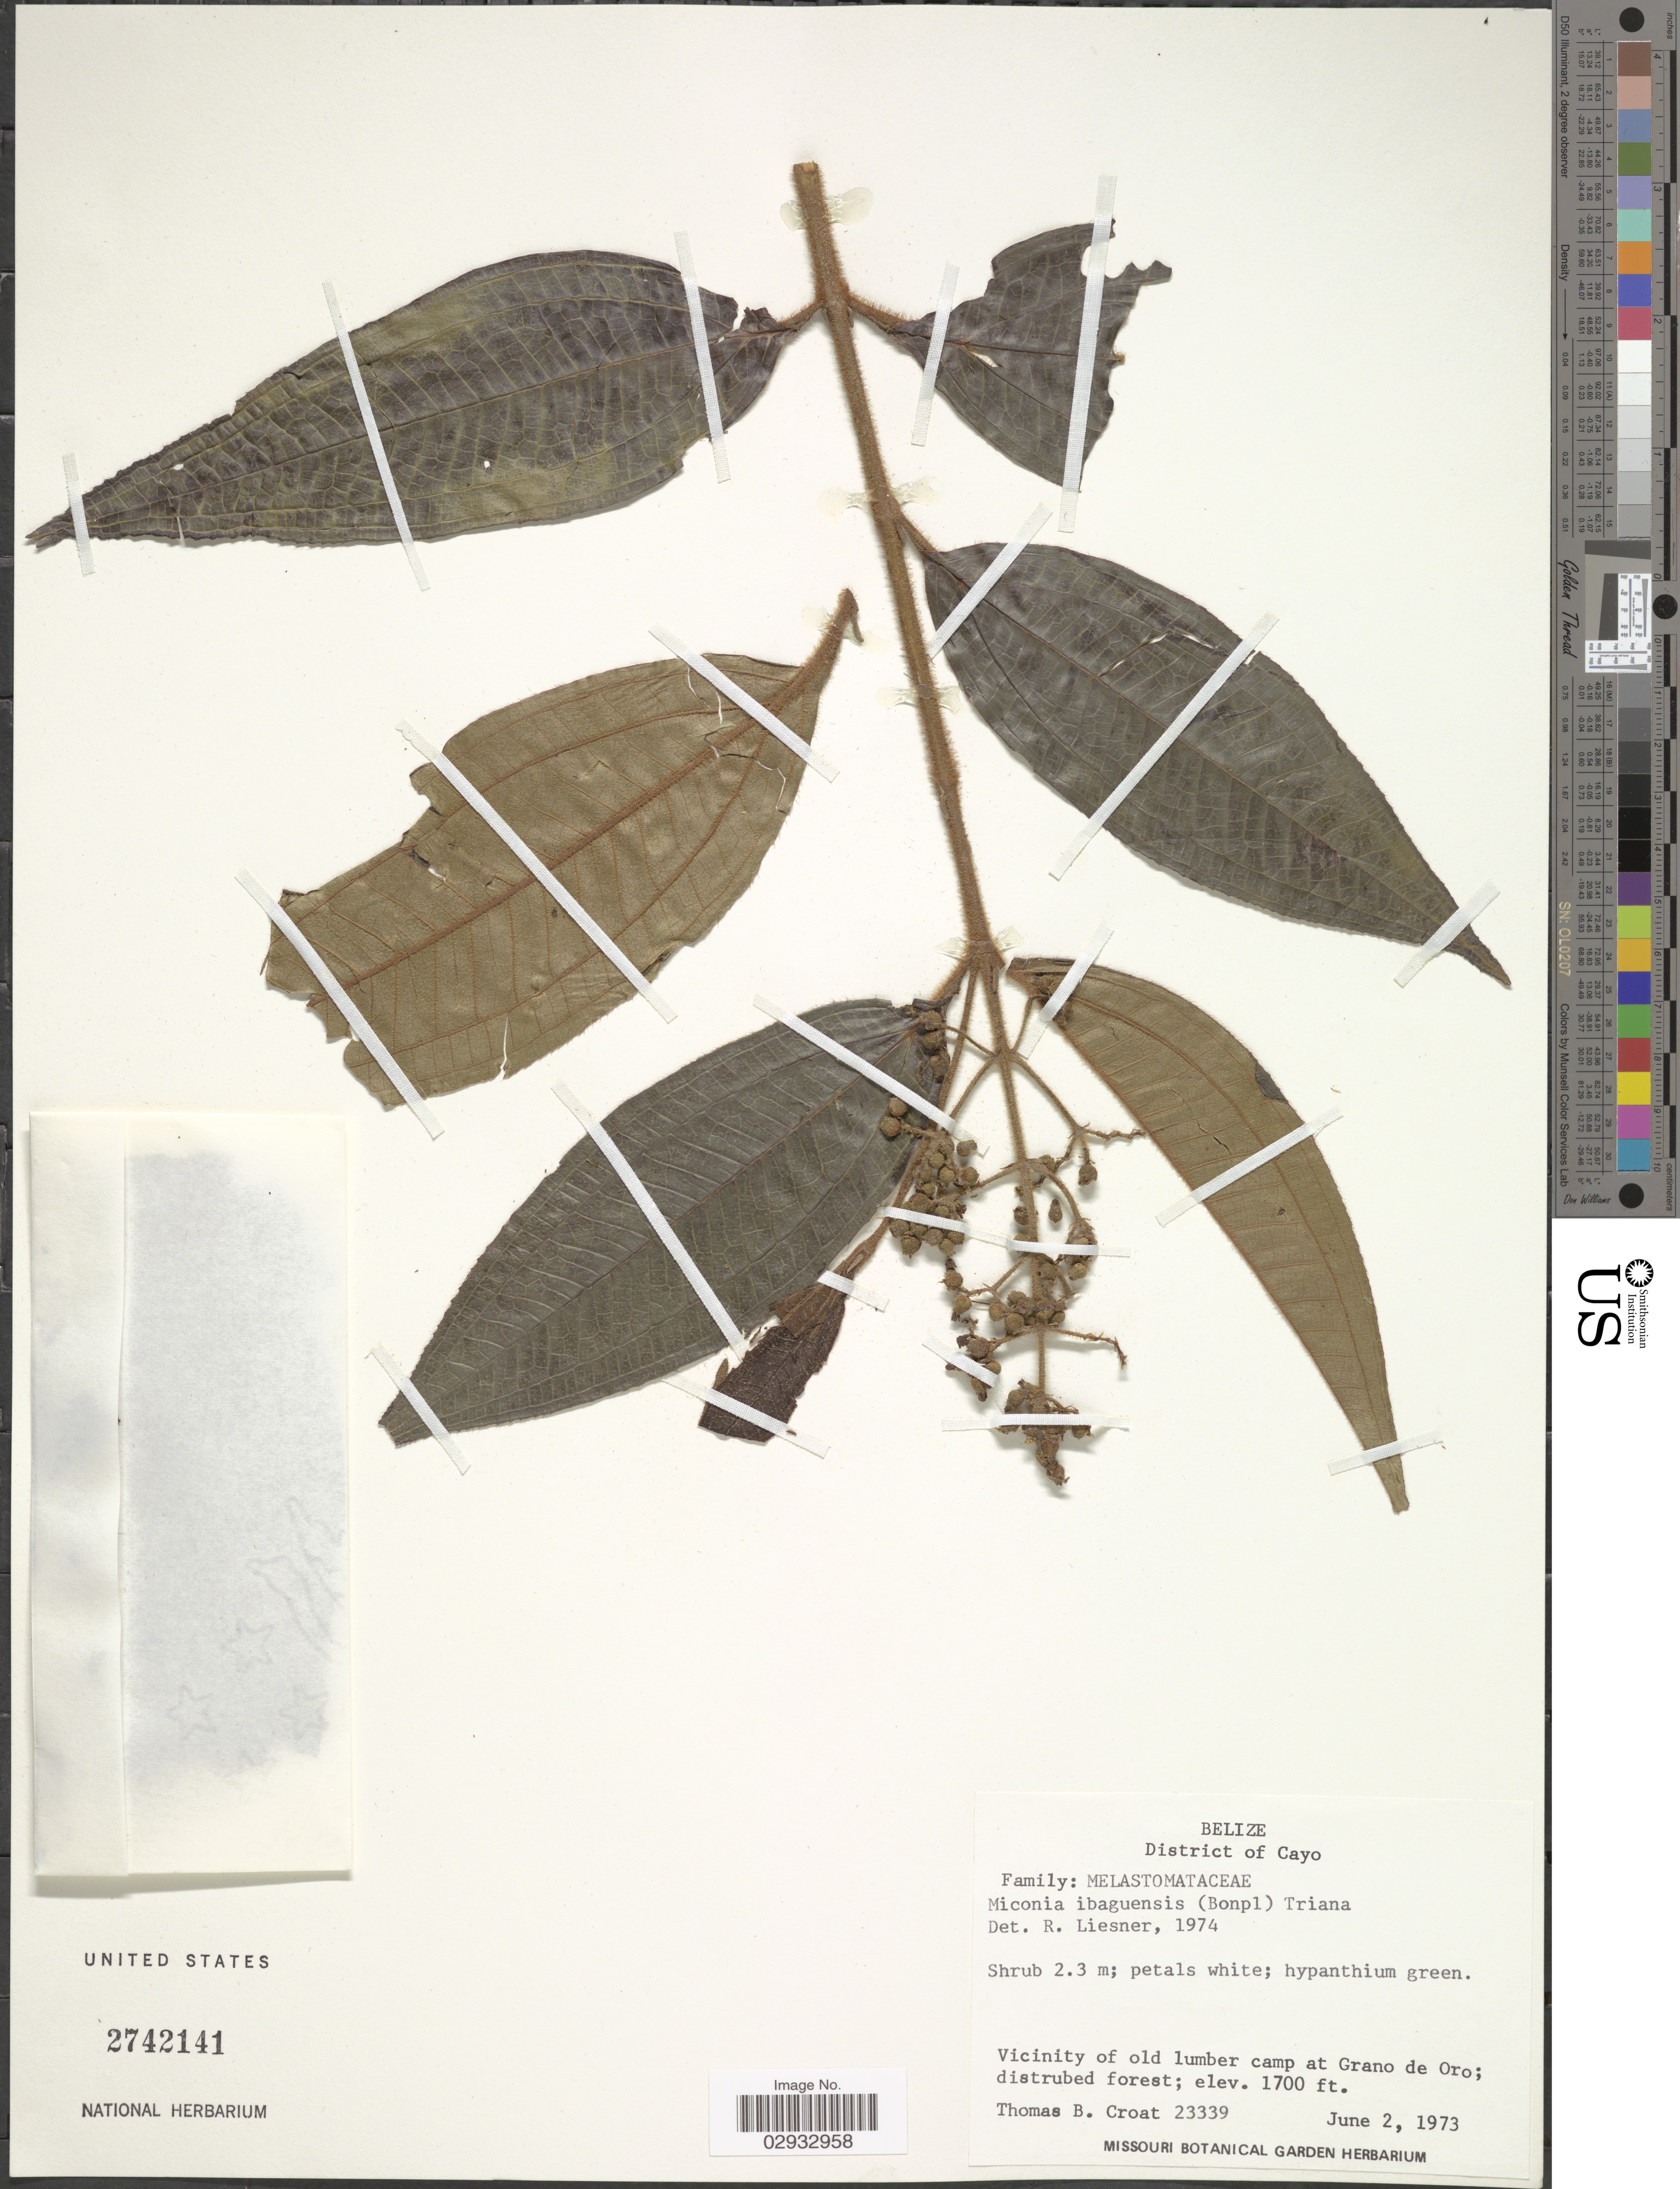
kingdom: Plantae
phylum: Tracheophyta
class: Magnoliopsida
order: Myrtales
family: Melastomataceae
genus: Miconia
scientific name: Miconia ibaguensis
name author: (Bonpl.) Triana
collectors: T. B. Croat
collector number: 23339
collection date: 1973-06-02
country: Belize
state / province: Cayo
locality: District of Cayo. Vicinity of old lumber camp at Grano de Oro.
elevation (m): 518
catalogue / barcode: US 2742141